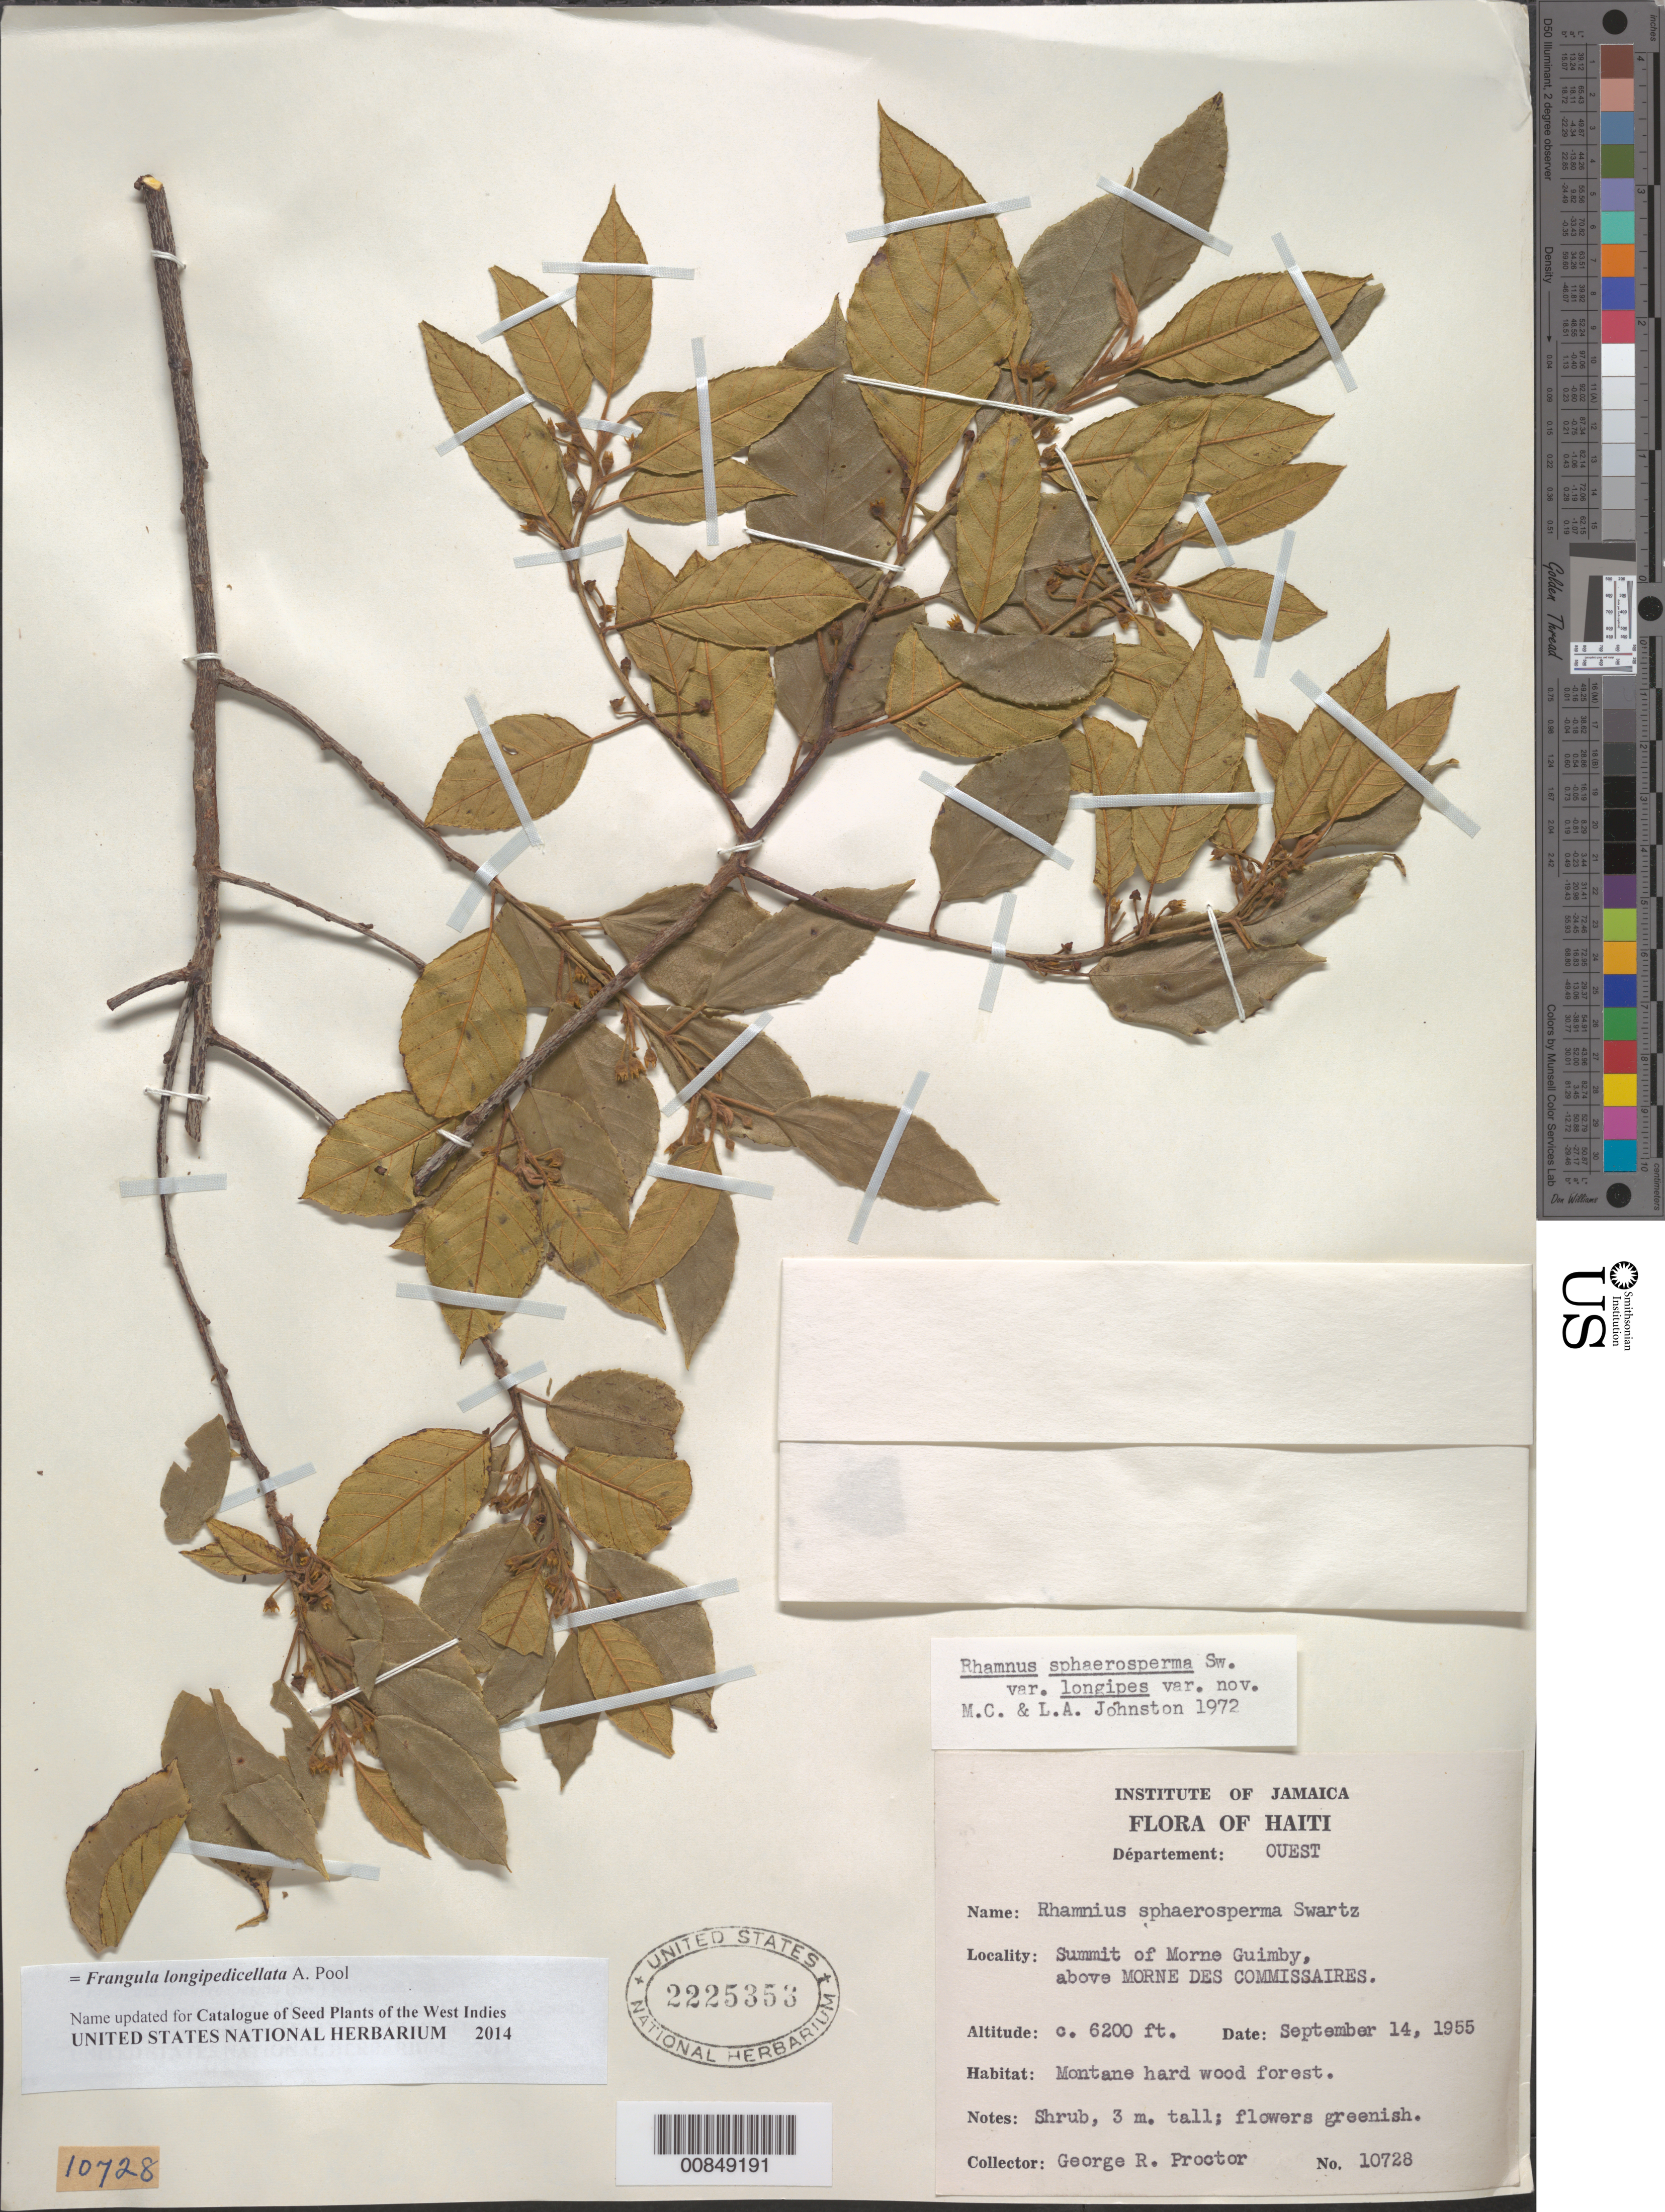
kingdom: Plantae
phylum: Tracheophyta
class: Magnoliopsida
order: Rosales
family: Rhamnaceae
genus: Frangula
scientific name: Frangula longipedicellata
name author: A. Pool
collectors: G. R. Proctor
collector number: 10728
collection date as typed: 14 Sep 1955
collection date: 1955-09-14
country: Haiti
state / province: Ouest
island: Hispaniola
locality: Summit of Morne Guimby, above Morne des Commissaires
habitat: Montane hard wood forest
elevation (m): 1890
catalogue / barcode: US 2225353